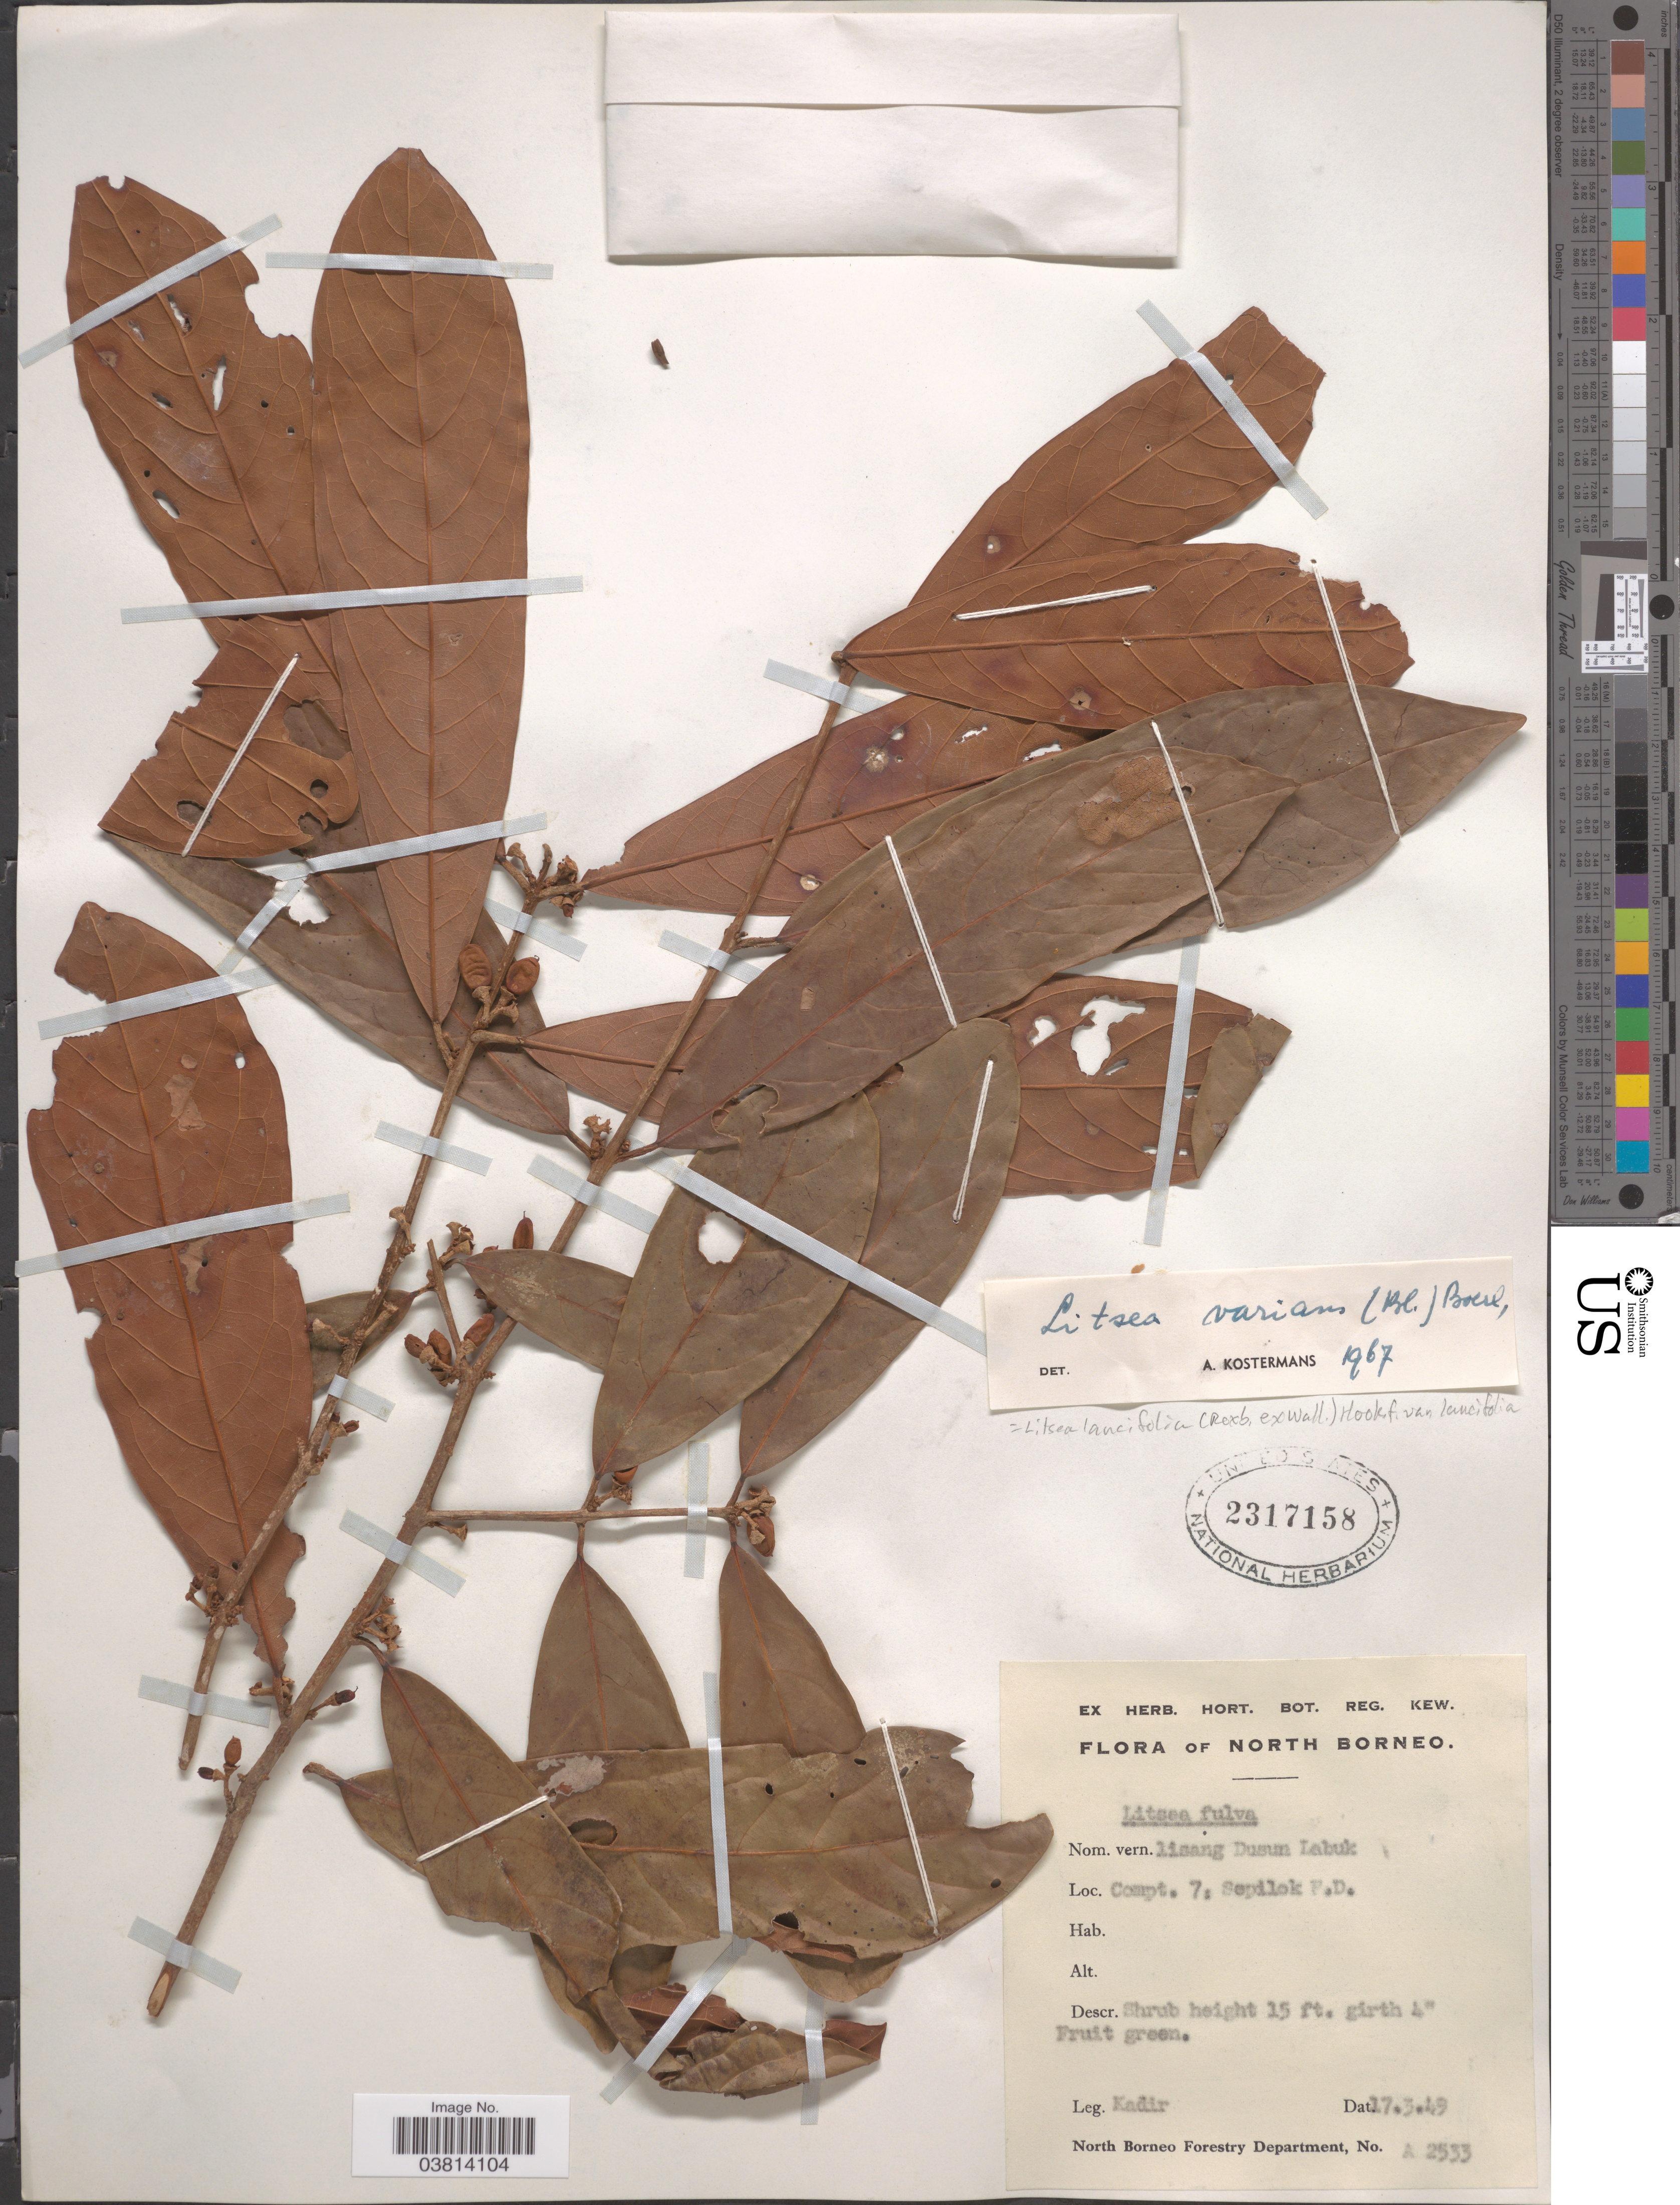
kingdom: Plantae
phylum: Tracheophyta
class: Magnoliopsida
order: Laurales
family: Lauraceae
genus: Litsea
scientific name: Litsea varians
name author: (Blume) Boerl.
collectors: -. Kadir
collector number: A2533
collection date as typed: Transcribed d/m/y: 17/3/49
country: Malaysia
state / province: Sabah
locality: North Borneo. Compt. 7, Sepilok F. D.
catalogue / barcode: US 2317158